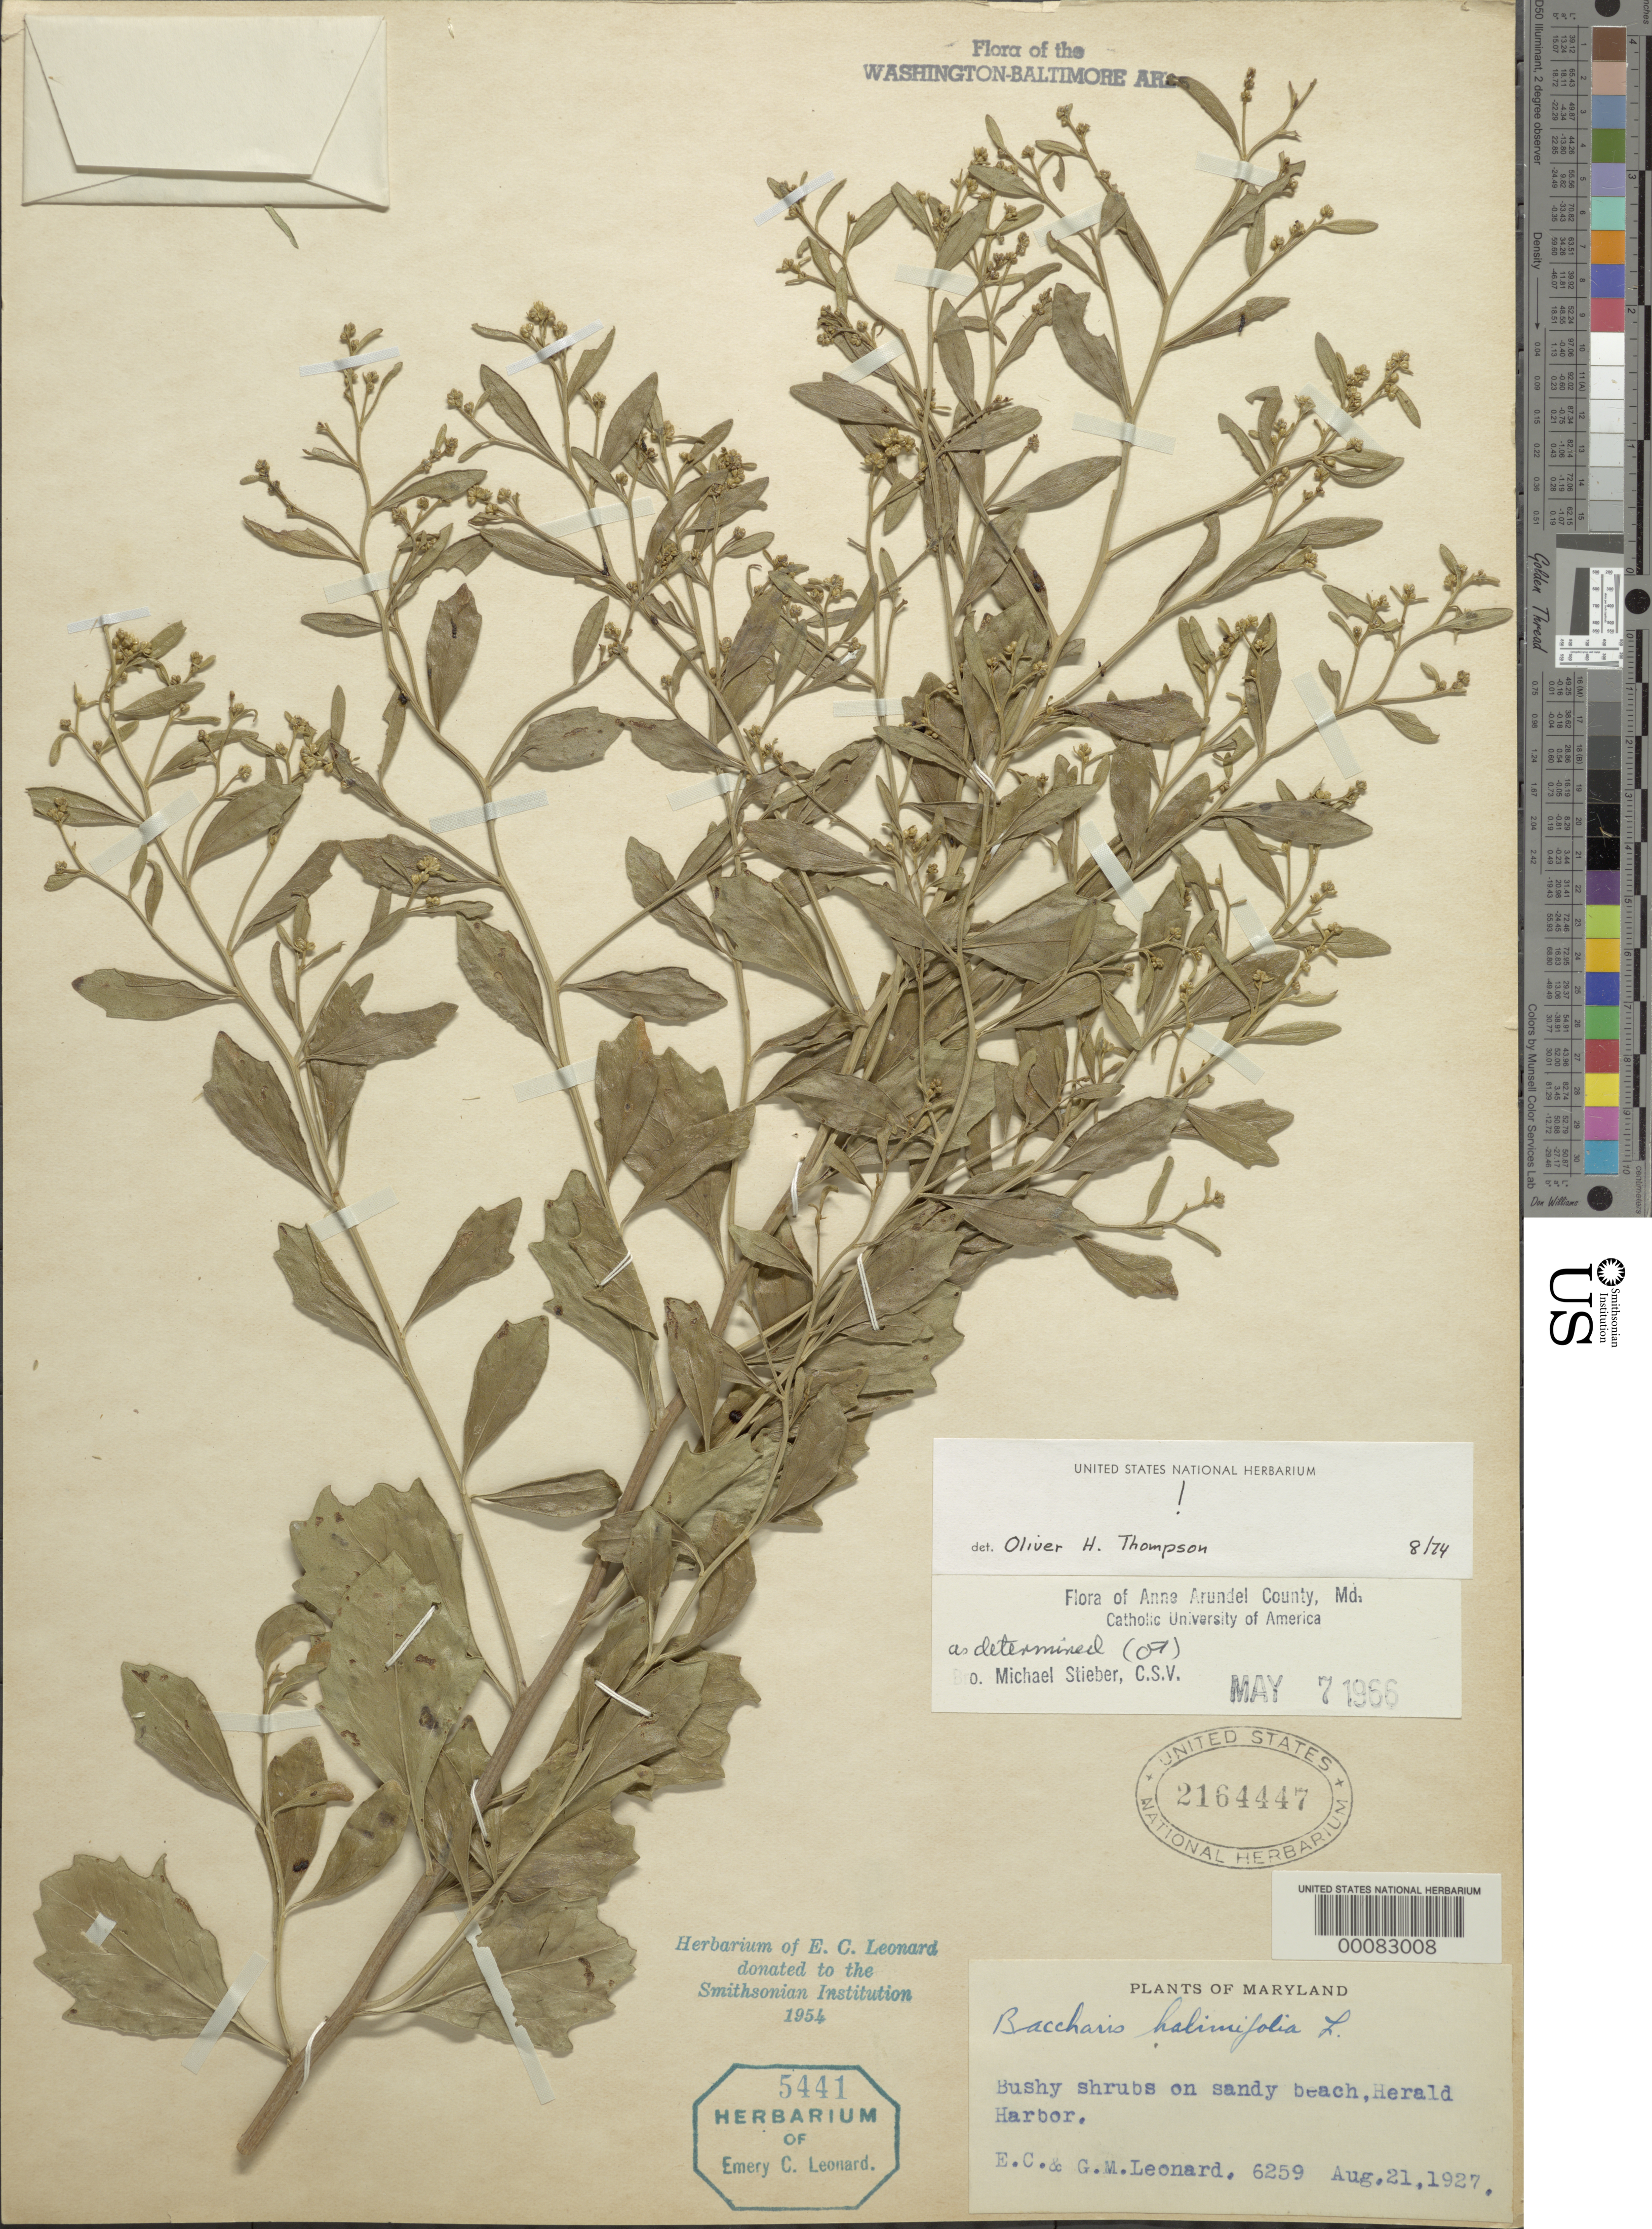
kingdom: Plantae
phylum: Tracheophyta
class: Magnoliopsida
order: Asterales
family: Asteraceae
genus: Baccharis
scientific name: Baccharis halimifolia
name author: L.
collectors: E. C. Leonard & G. M. Leonard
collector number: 6259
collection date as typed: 21 Aug 1927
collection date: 1927-08-21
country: United States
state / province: Maryland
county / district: St. Mary's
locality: Herald Harbor Creek, Tall Timbers vicinity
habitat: Beach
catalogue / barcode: US 2164447